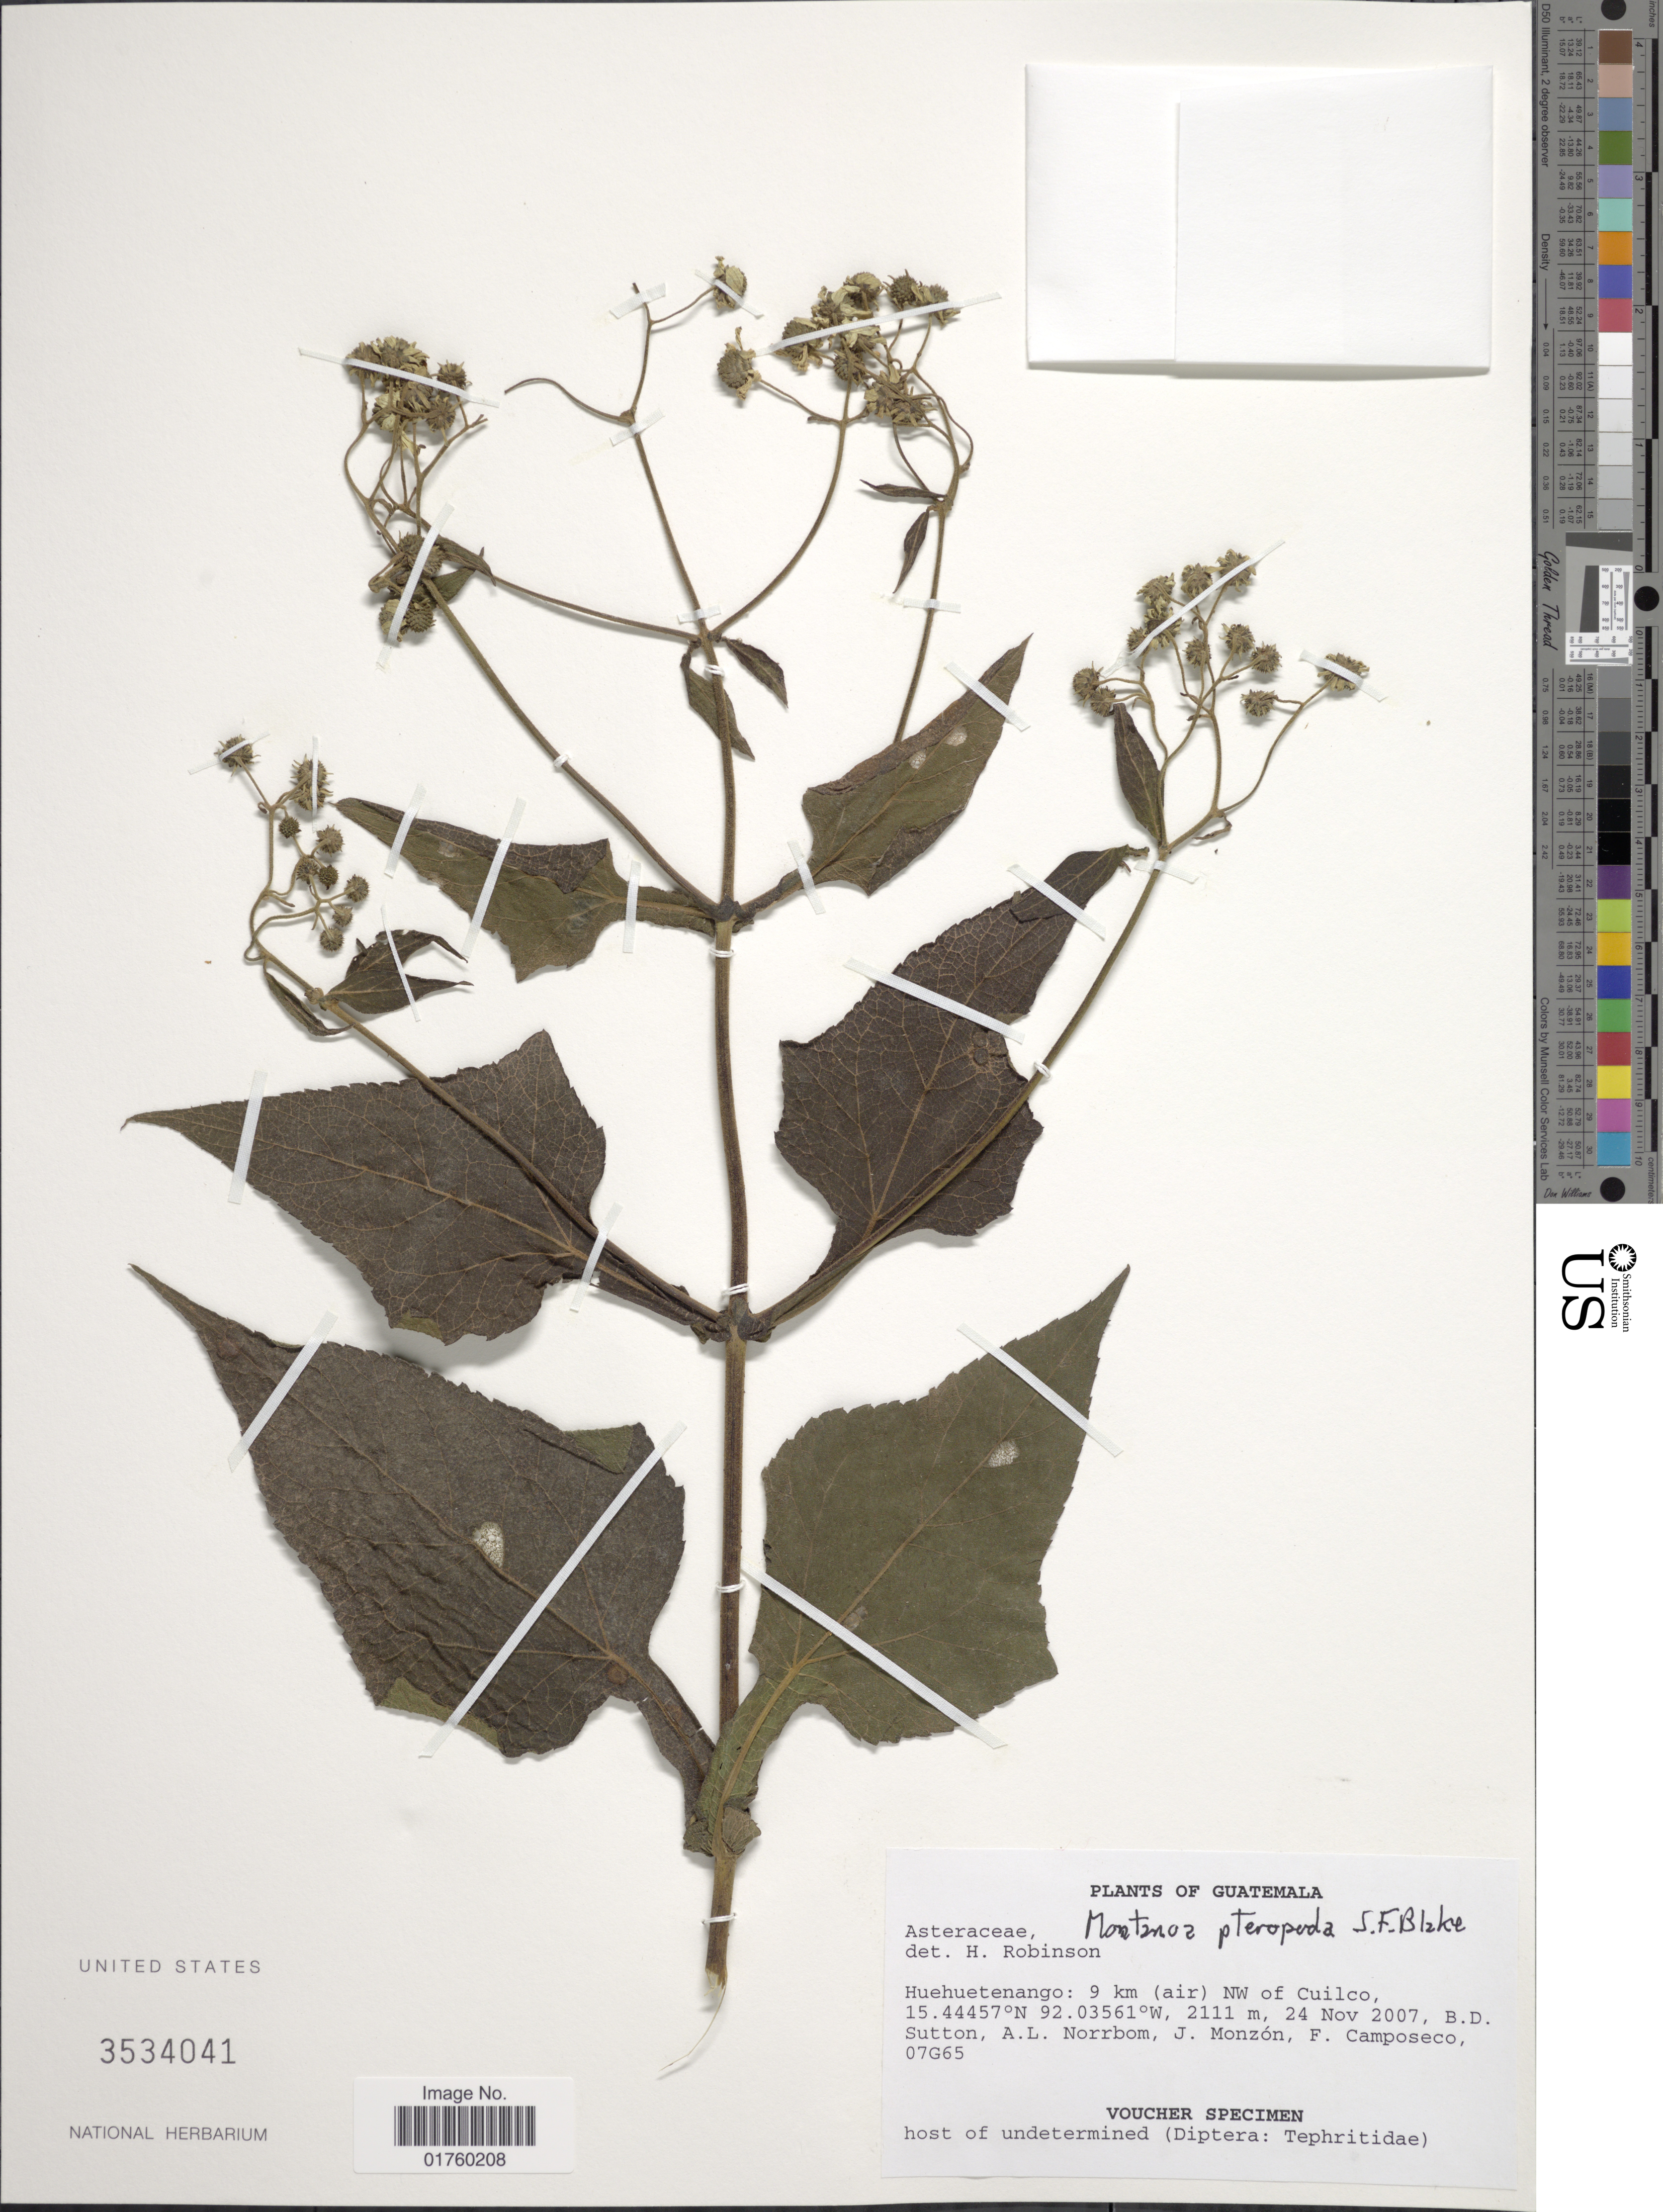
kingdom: Plantae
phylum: Tracheophyta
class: Magnoliopsida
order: Asterales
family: Asteraceae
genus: Montanoa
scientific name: Montanoa pteropoda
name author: S.F. Blake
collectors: B. Sutton, A. L. Norrbom, J. Monzon & F. Camposeco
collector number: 07G65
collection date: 2007-11-24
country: Guatemala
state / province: Huehuetenango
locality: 9 km (air) NW of Cuilco.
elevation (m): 2111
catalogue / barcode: US 3534041